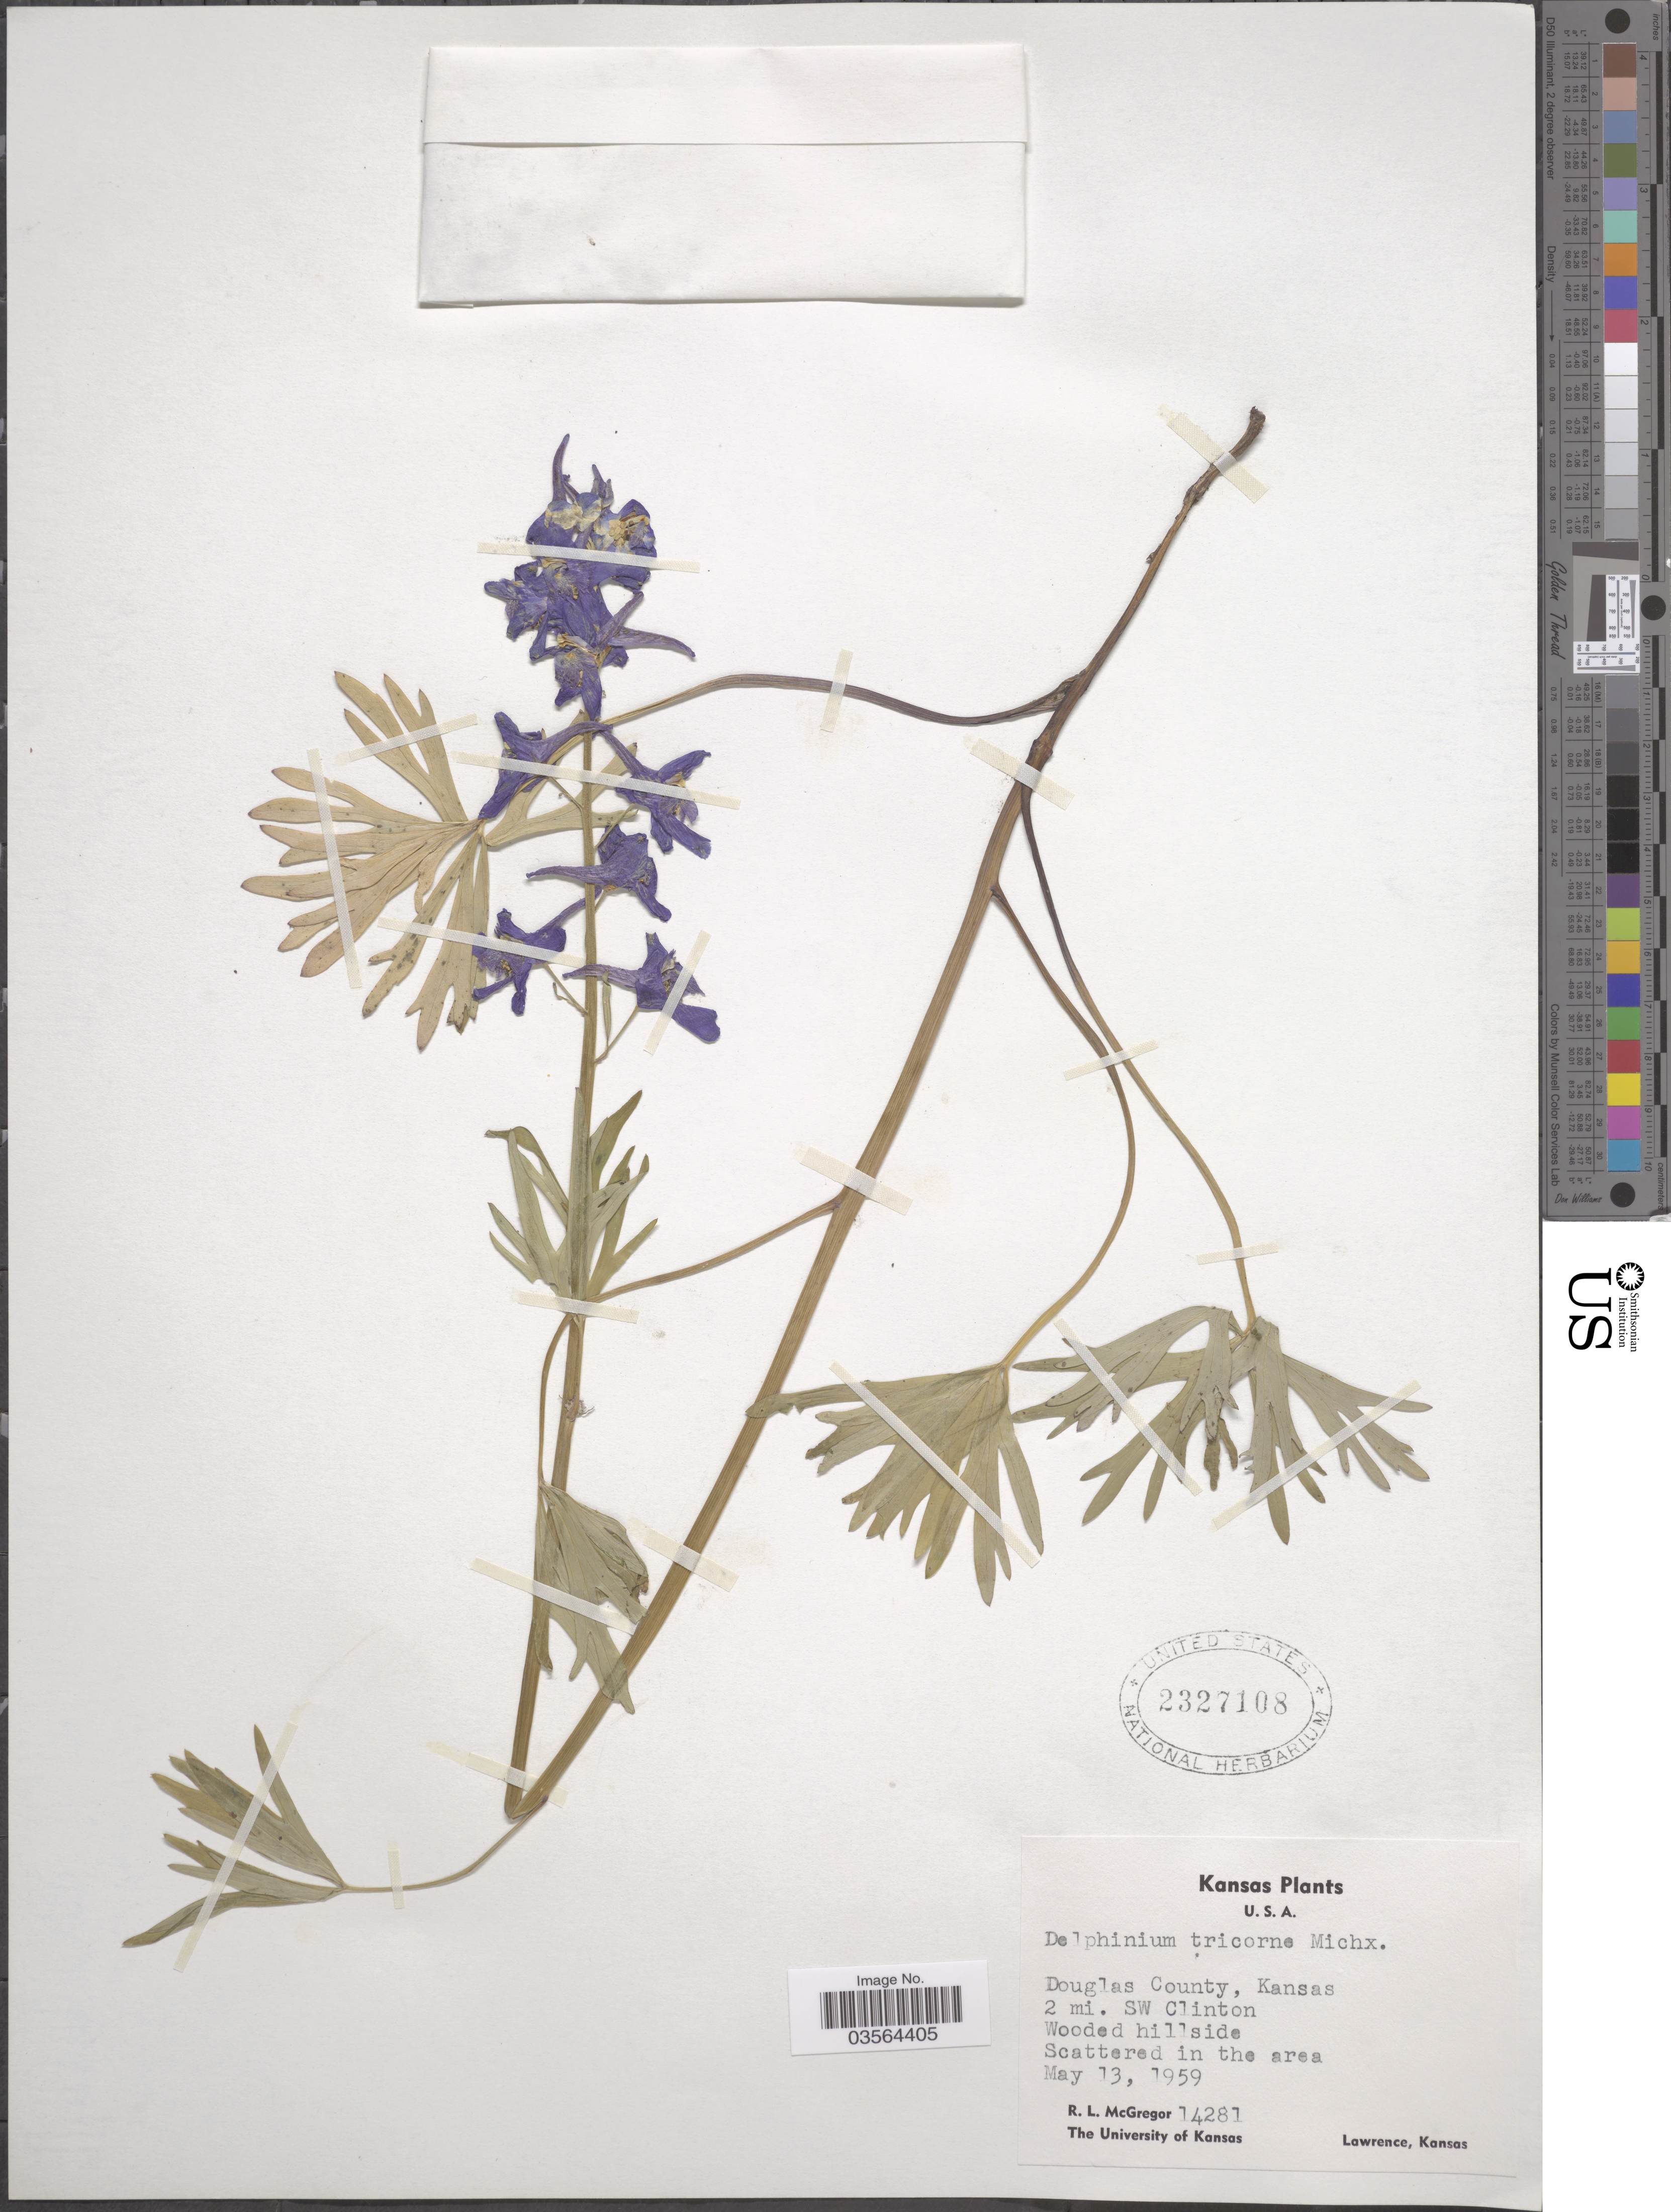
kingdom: Plantae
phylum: Tracheophyta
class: Magnoliopsida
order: Ranunculales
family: Ranunculaceae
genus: Delphinium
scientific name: Delphinium tricorne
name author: Michx.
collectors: R. McGregor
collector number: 14281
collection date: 1959-05-13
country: United States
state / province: Kansas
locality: Douglas County. 2 mi. SW Clinton.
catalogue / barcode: US 2327108